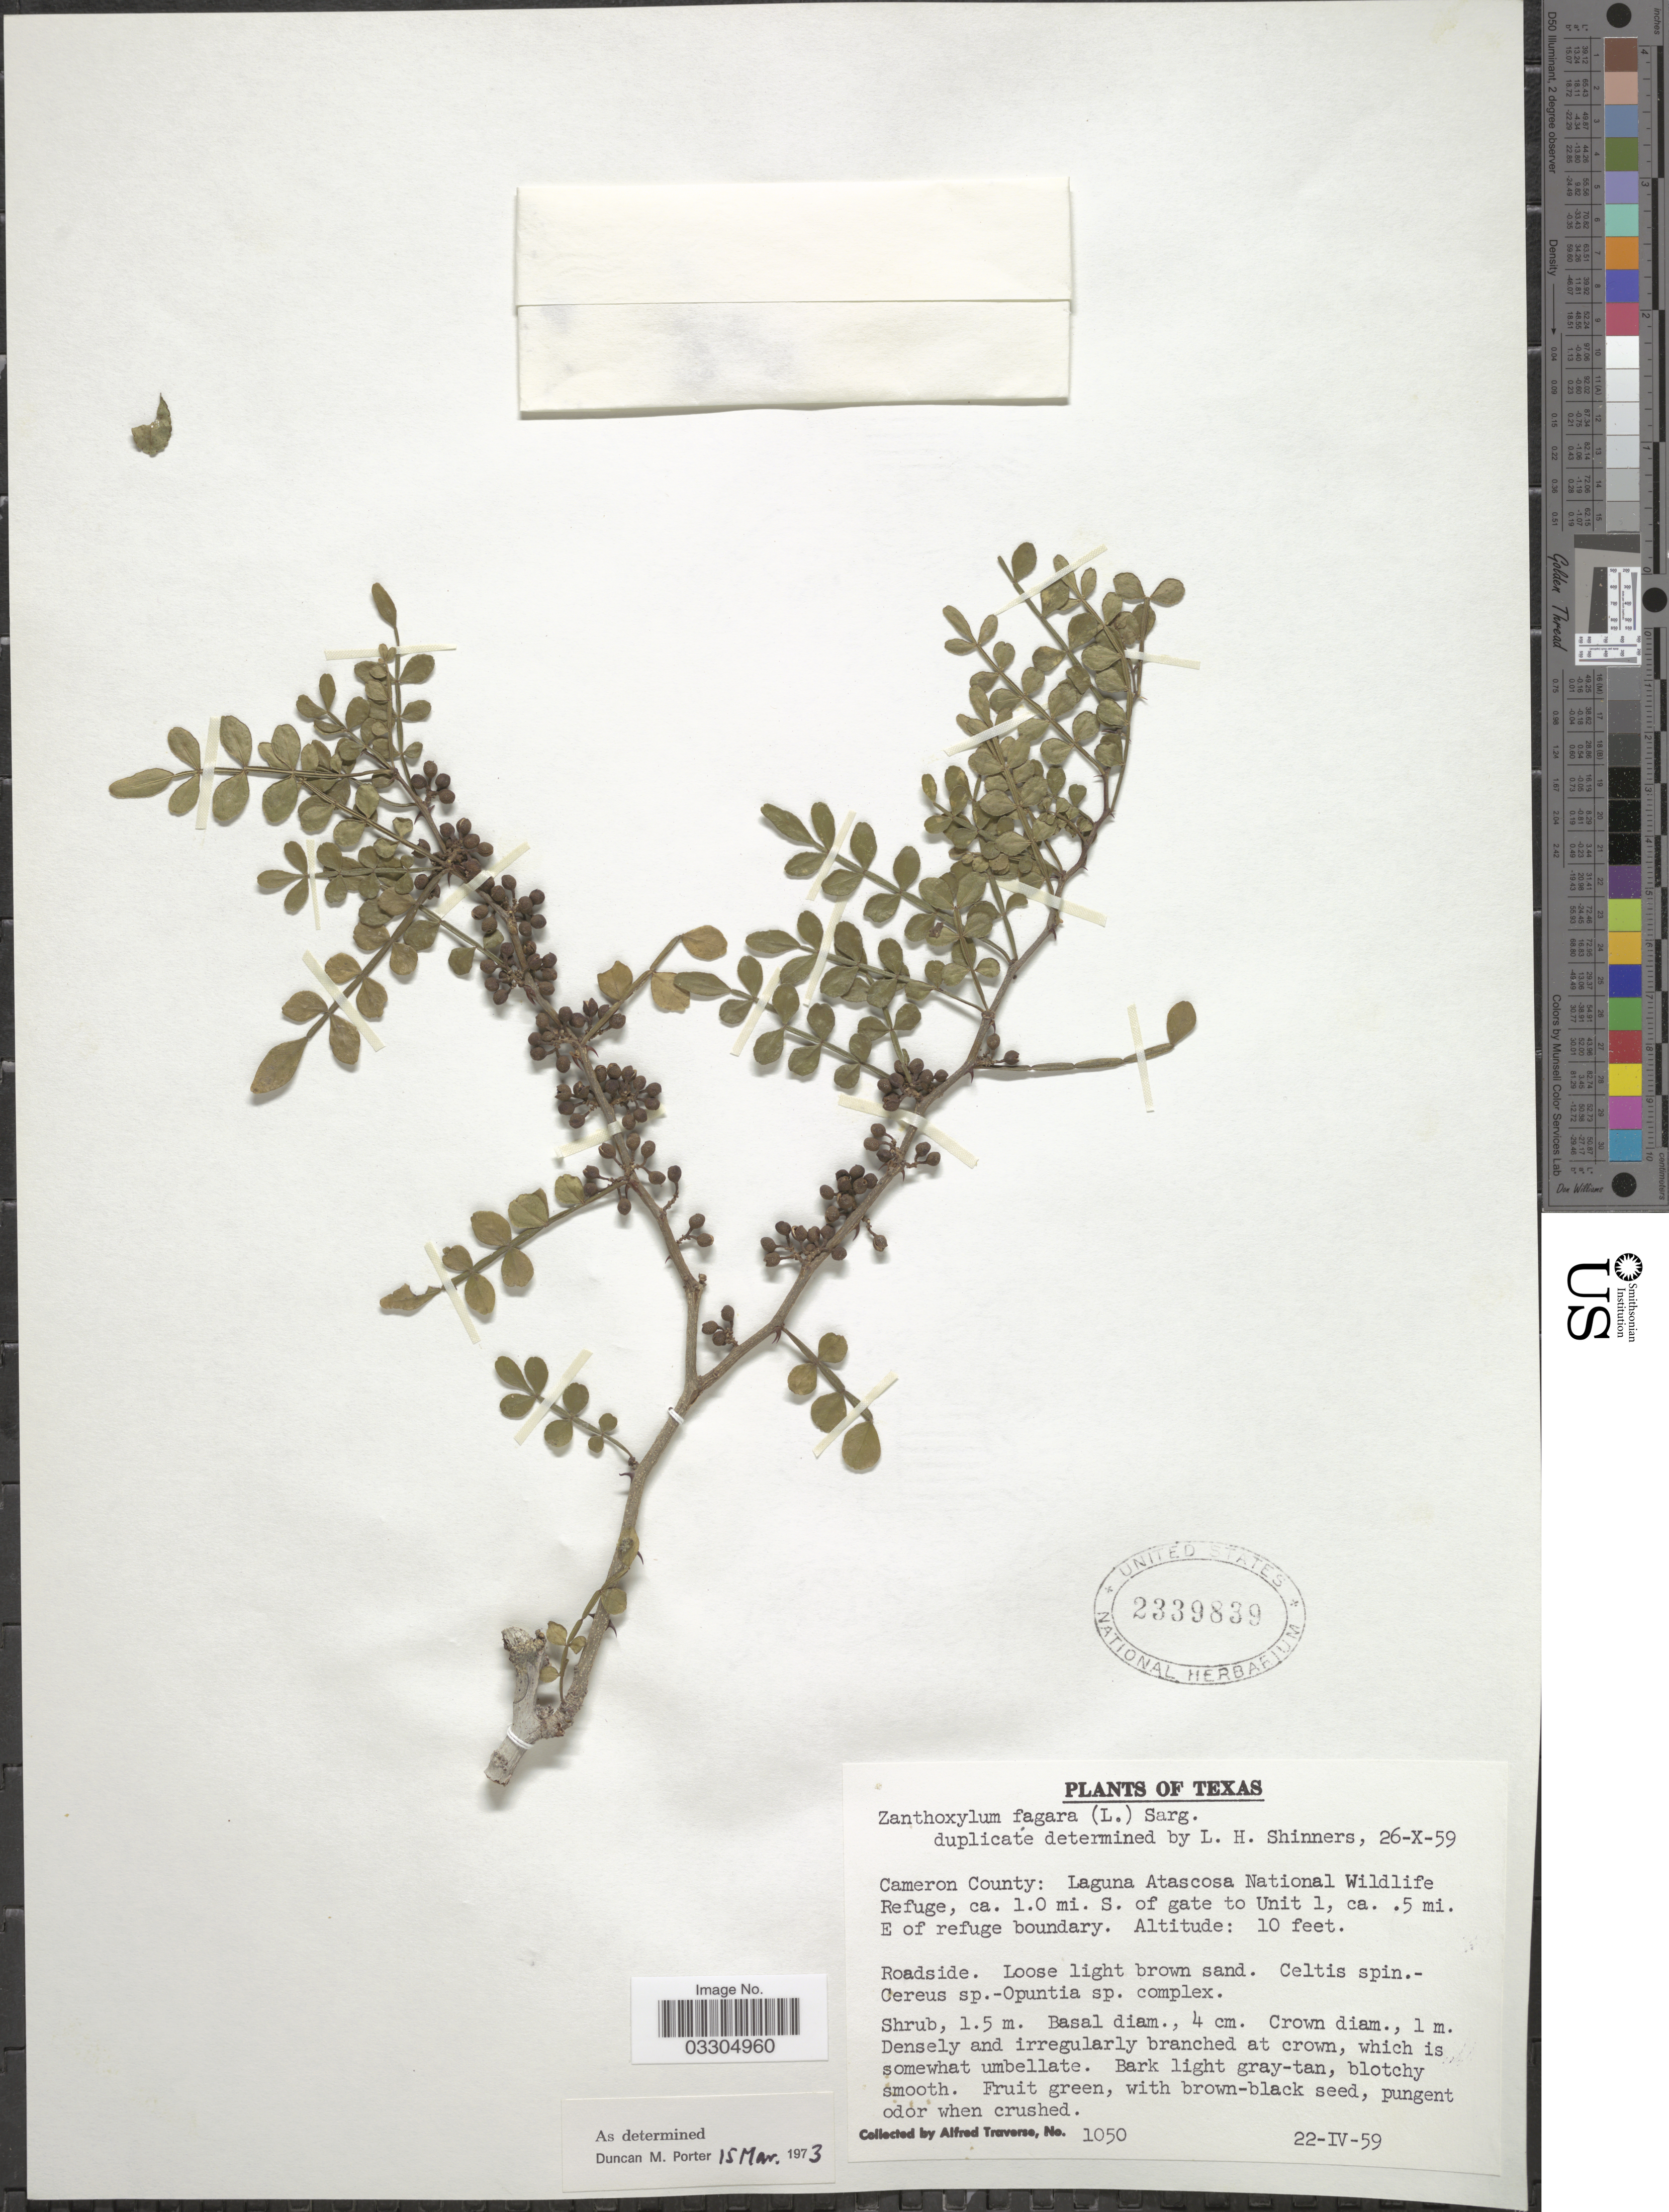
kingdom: Plantae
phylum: Tracheophyta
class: Magnoliopsida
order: Sapindales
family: Rutaceae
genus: Zanthoxylum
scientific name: Zanthoxylum fagara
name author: (L.) Sarg.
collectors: A. Traverse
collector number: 1050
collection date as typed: Transcribed d/m/y: 22/4/59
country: United States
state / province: Texas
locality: Cameron County: Laguna Atascosa National Wildlife Refuge, ca. 1.0 mi. S. of gate to Unit 1, ca. .5 mi. E of refuge boundary.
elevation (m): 3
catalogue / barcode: US 2339839